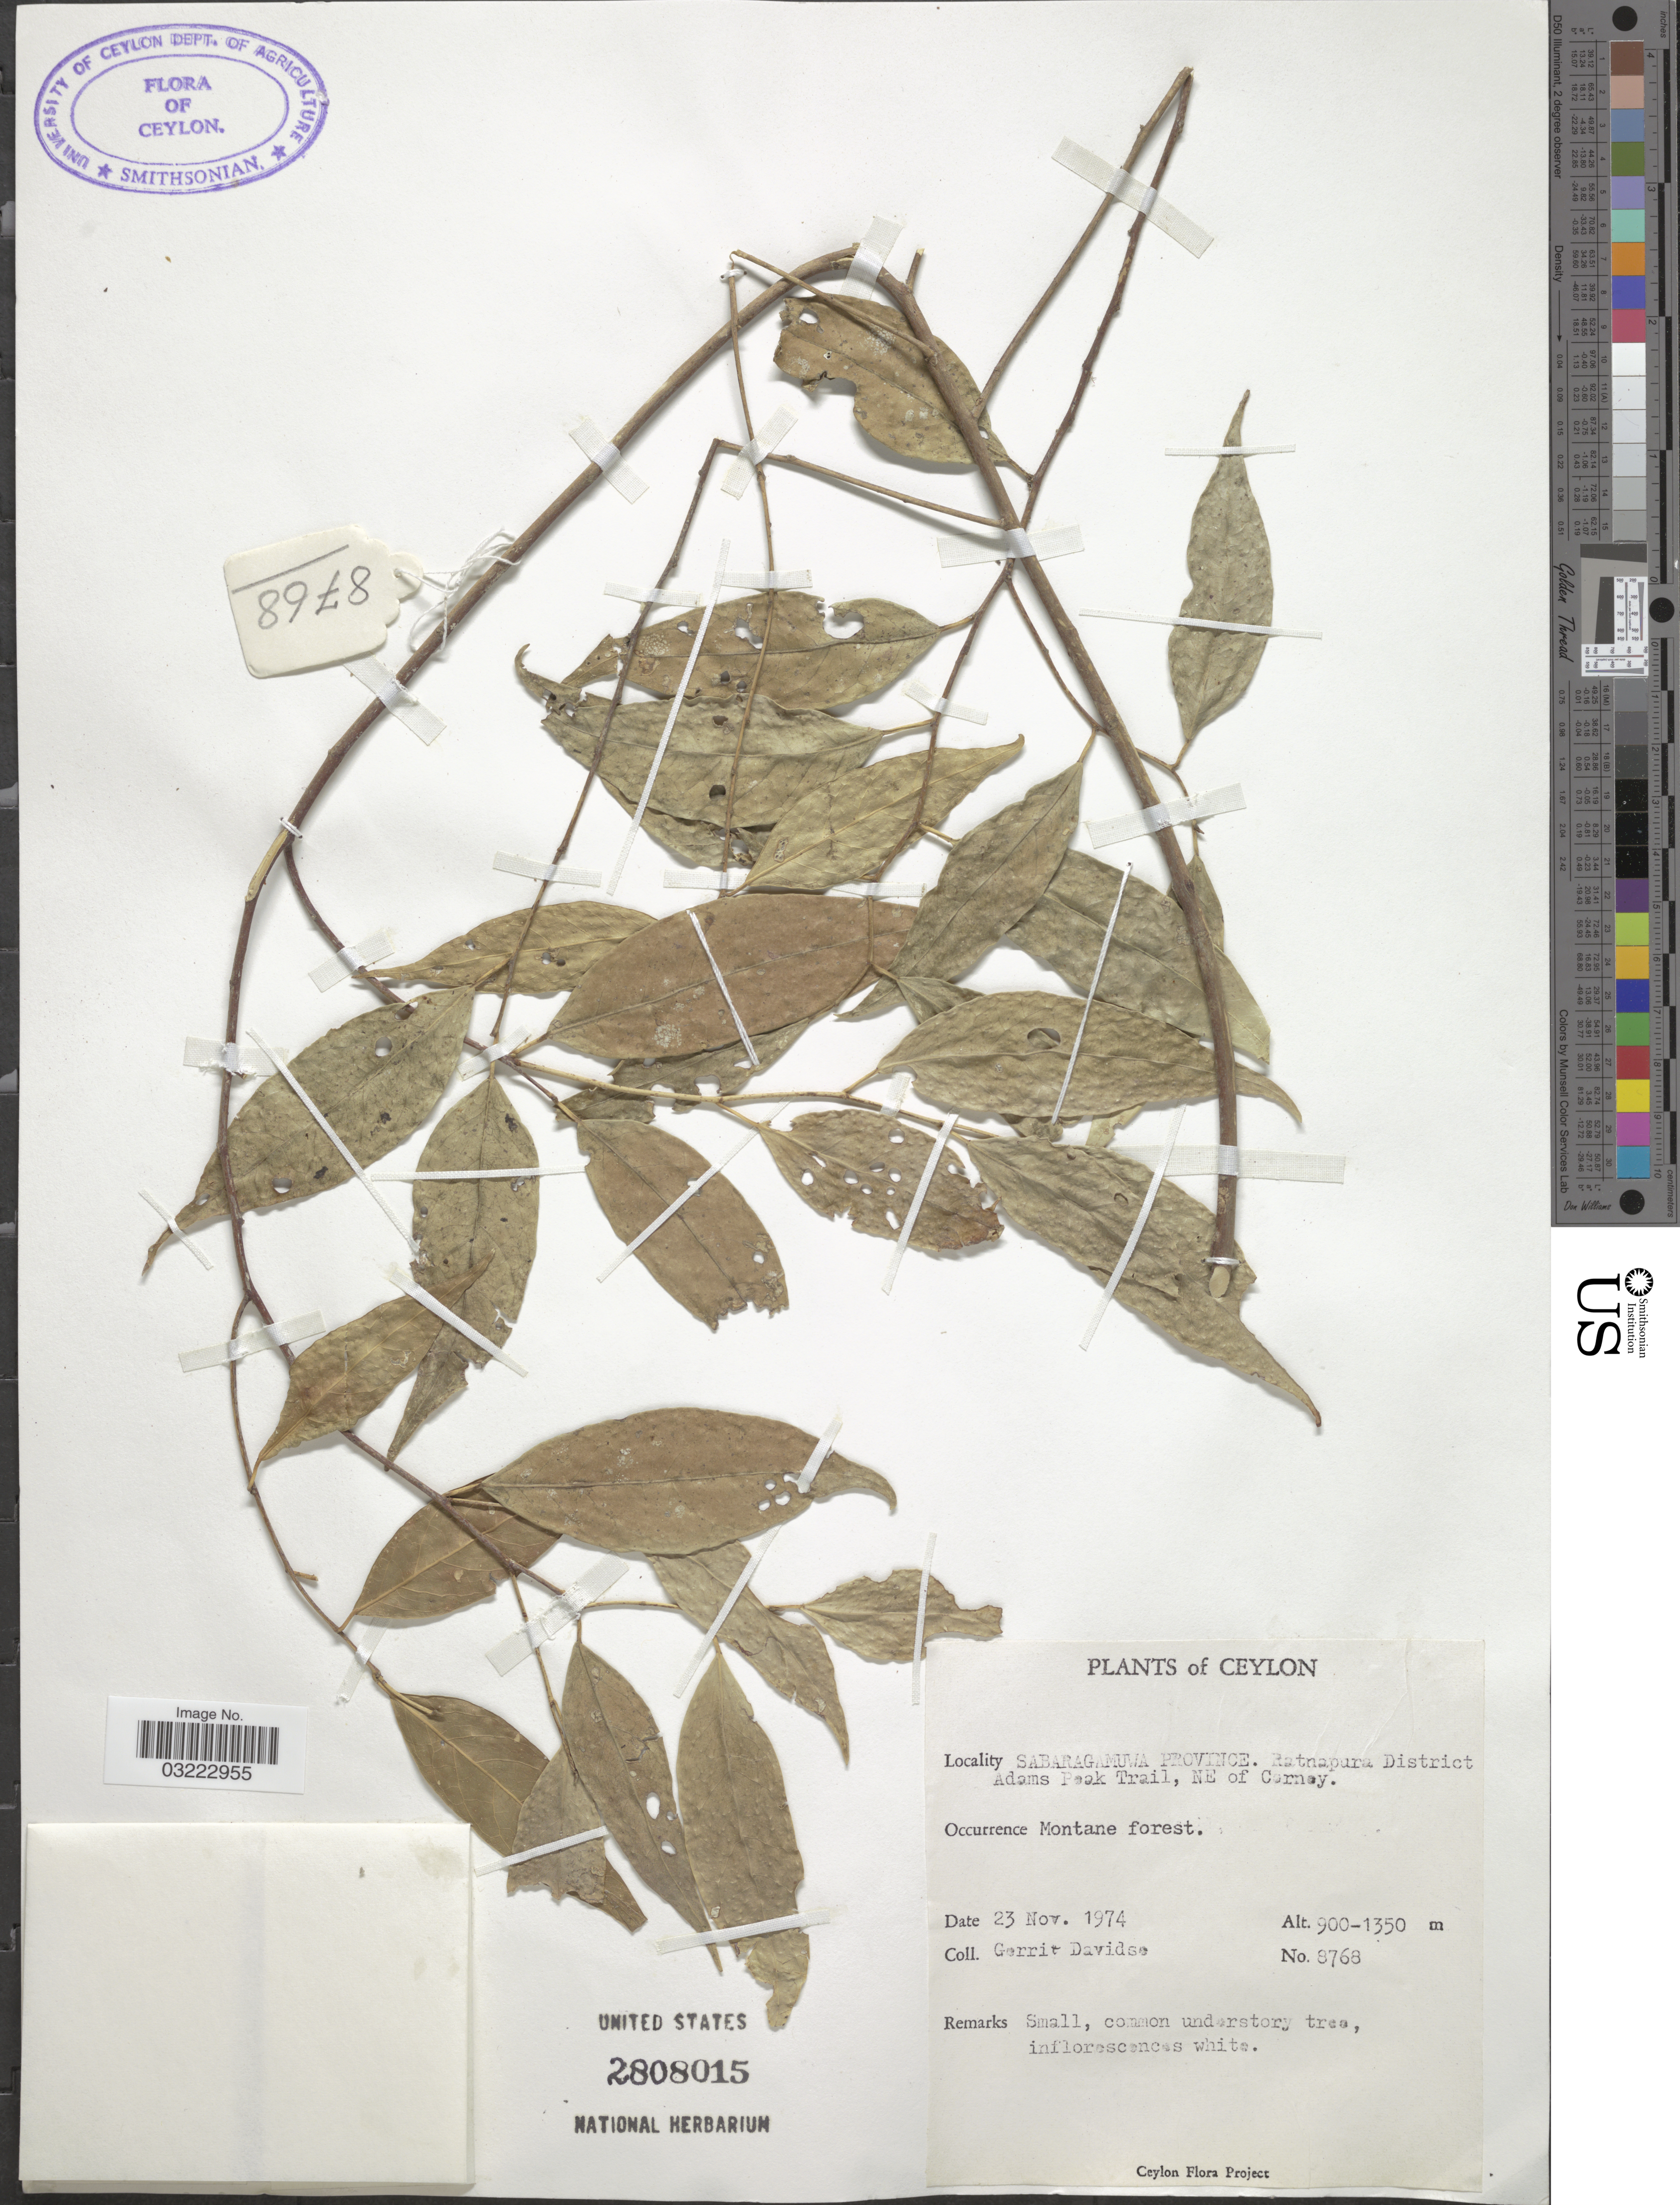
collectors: G. Davidse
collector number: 8768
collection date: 1974-11-23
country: Sri Lanka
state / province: Sabaragamuwa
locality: Ceylon. Ratnapura District: Adams Peak Trail, NE of Carney.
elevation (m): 900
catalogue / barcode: US 2808015